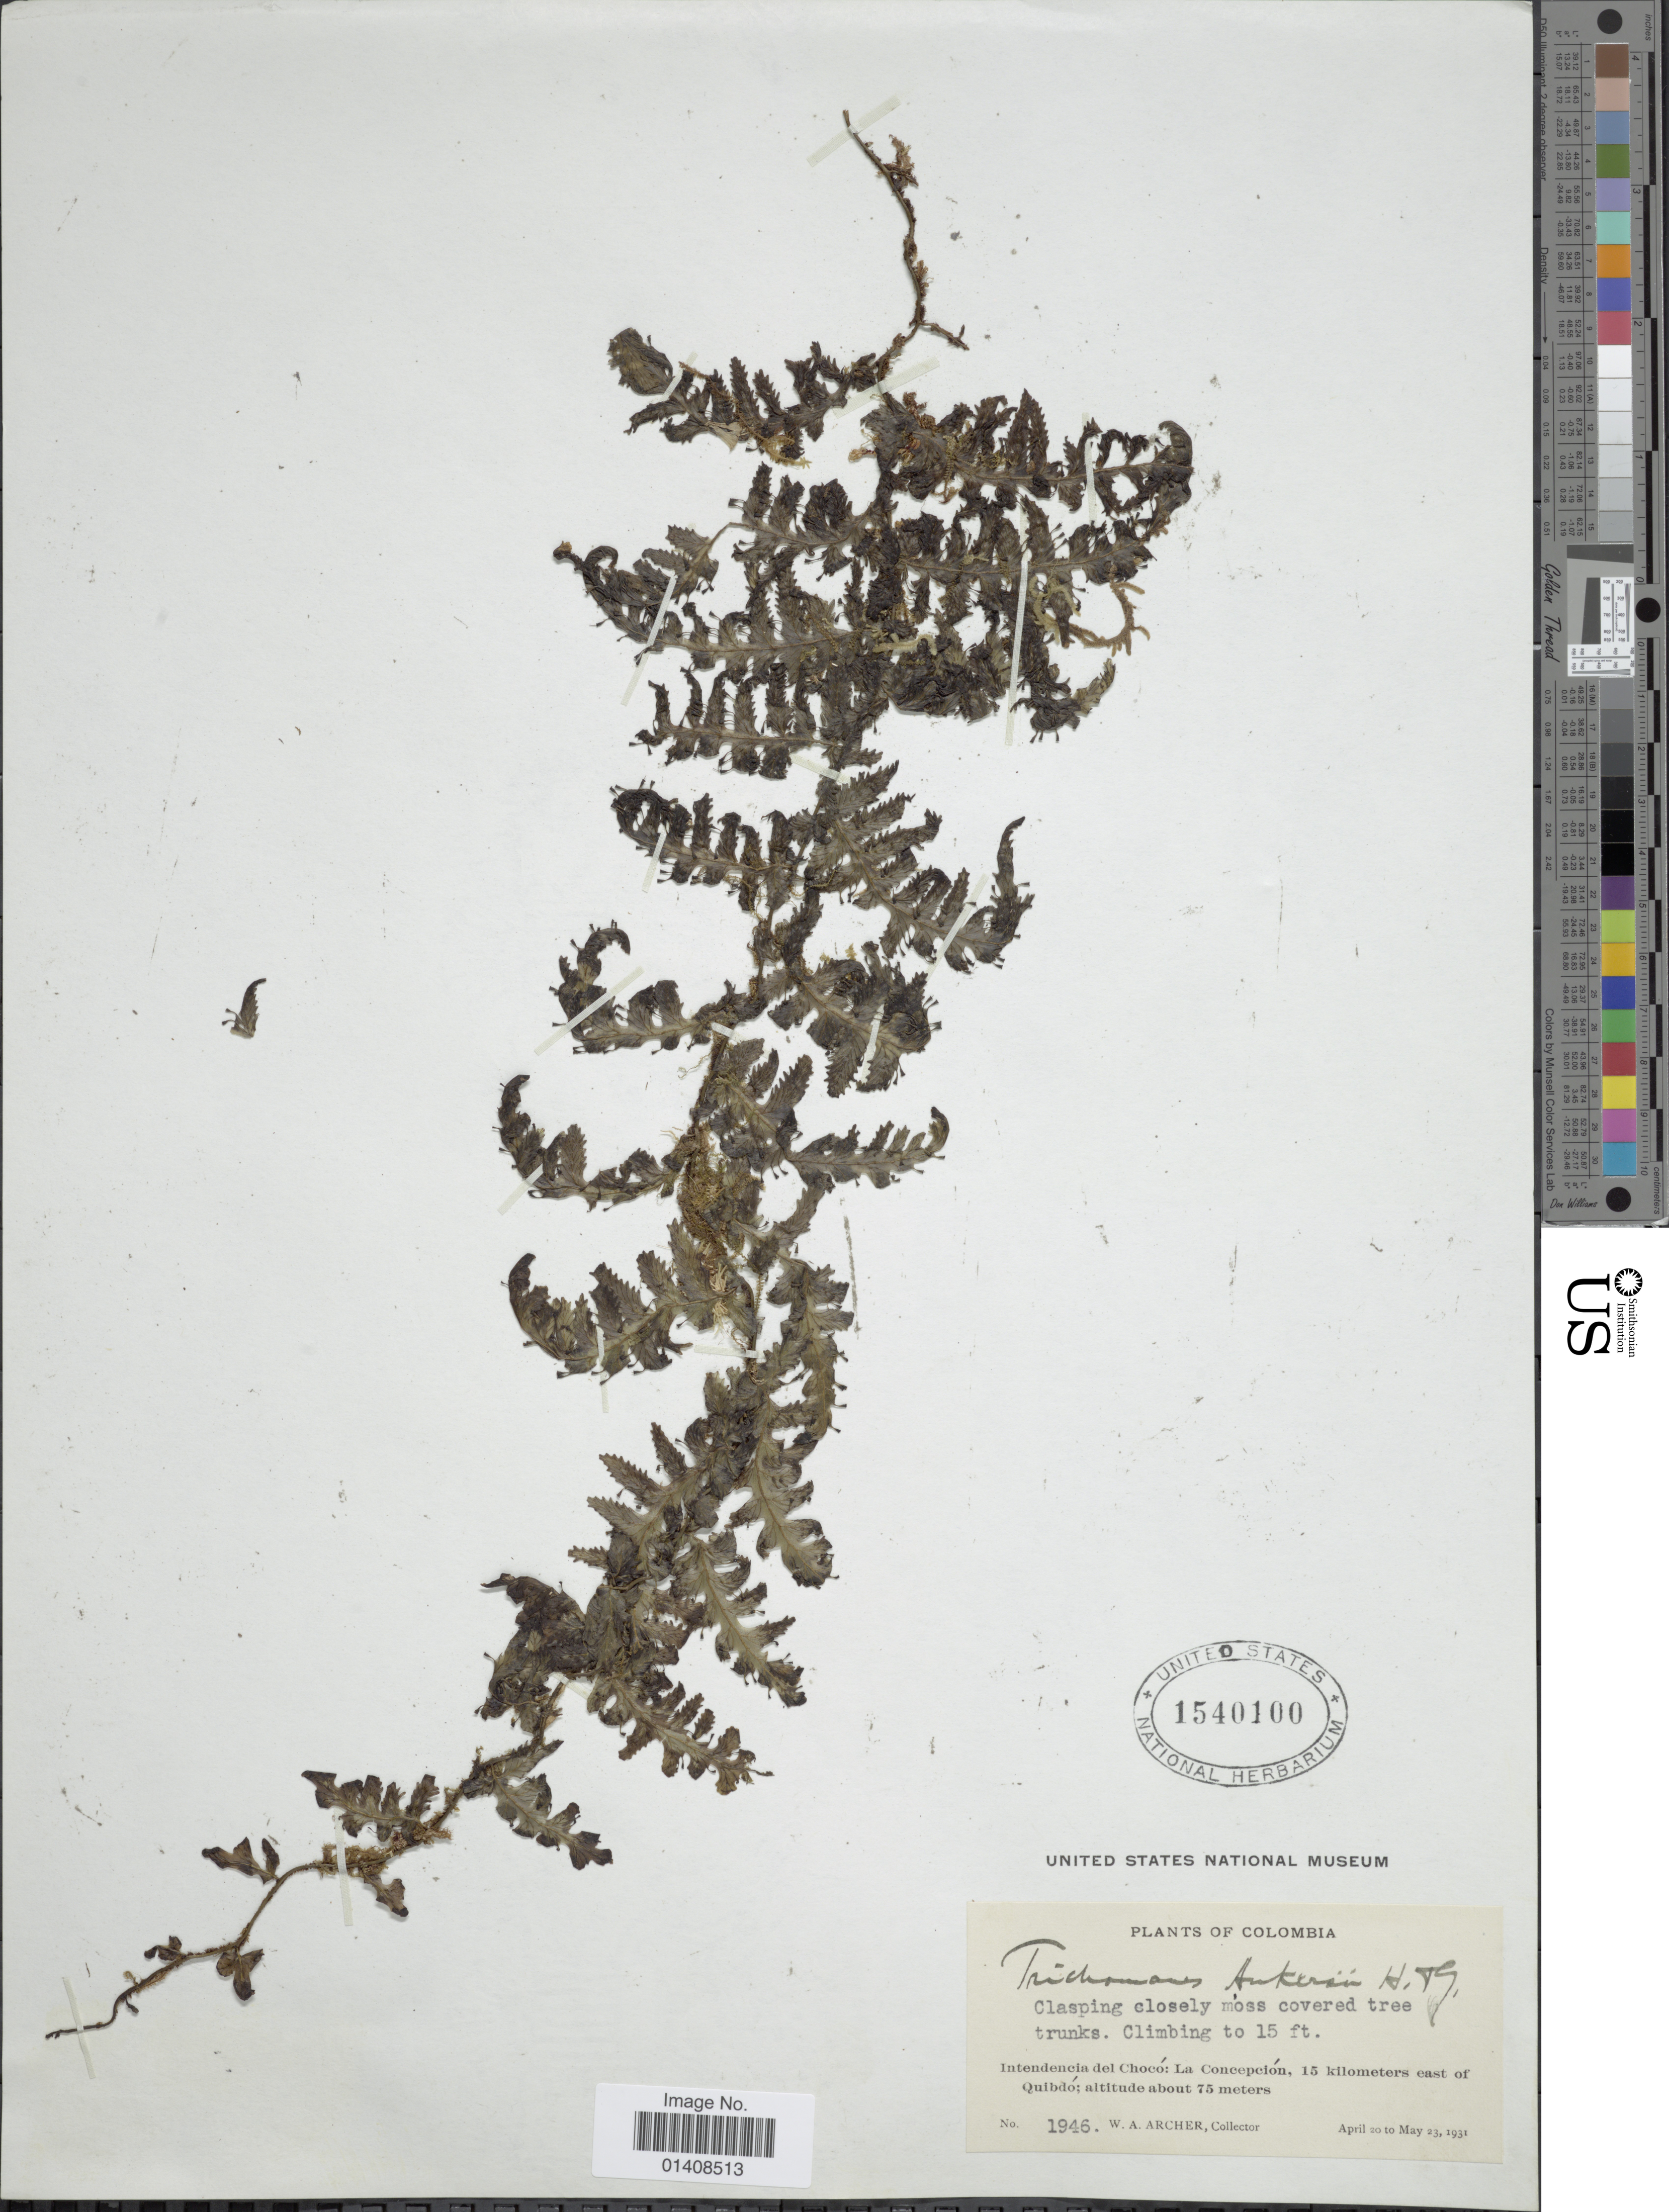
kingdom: Plantae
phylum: Tracheophyta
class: Polypodiopsida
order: Hymenophyllales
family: Hymenophyllaceae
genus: Trichomanes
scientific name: Trichomanes ankersii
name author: C. Parker ex Hook. & Grev.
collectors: W. A. Archer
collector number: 1946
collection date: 1931-04-20/1931-05-23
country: Colombia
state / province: Chocó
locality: Intendencia del Chocó: La Concepcion 15 kilometers east of Quibdo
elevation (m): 75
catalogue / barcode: US 1540100